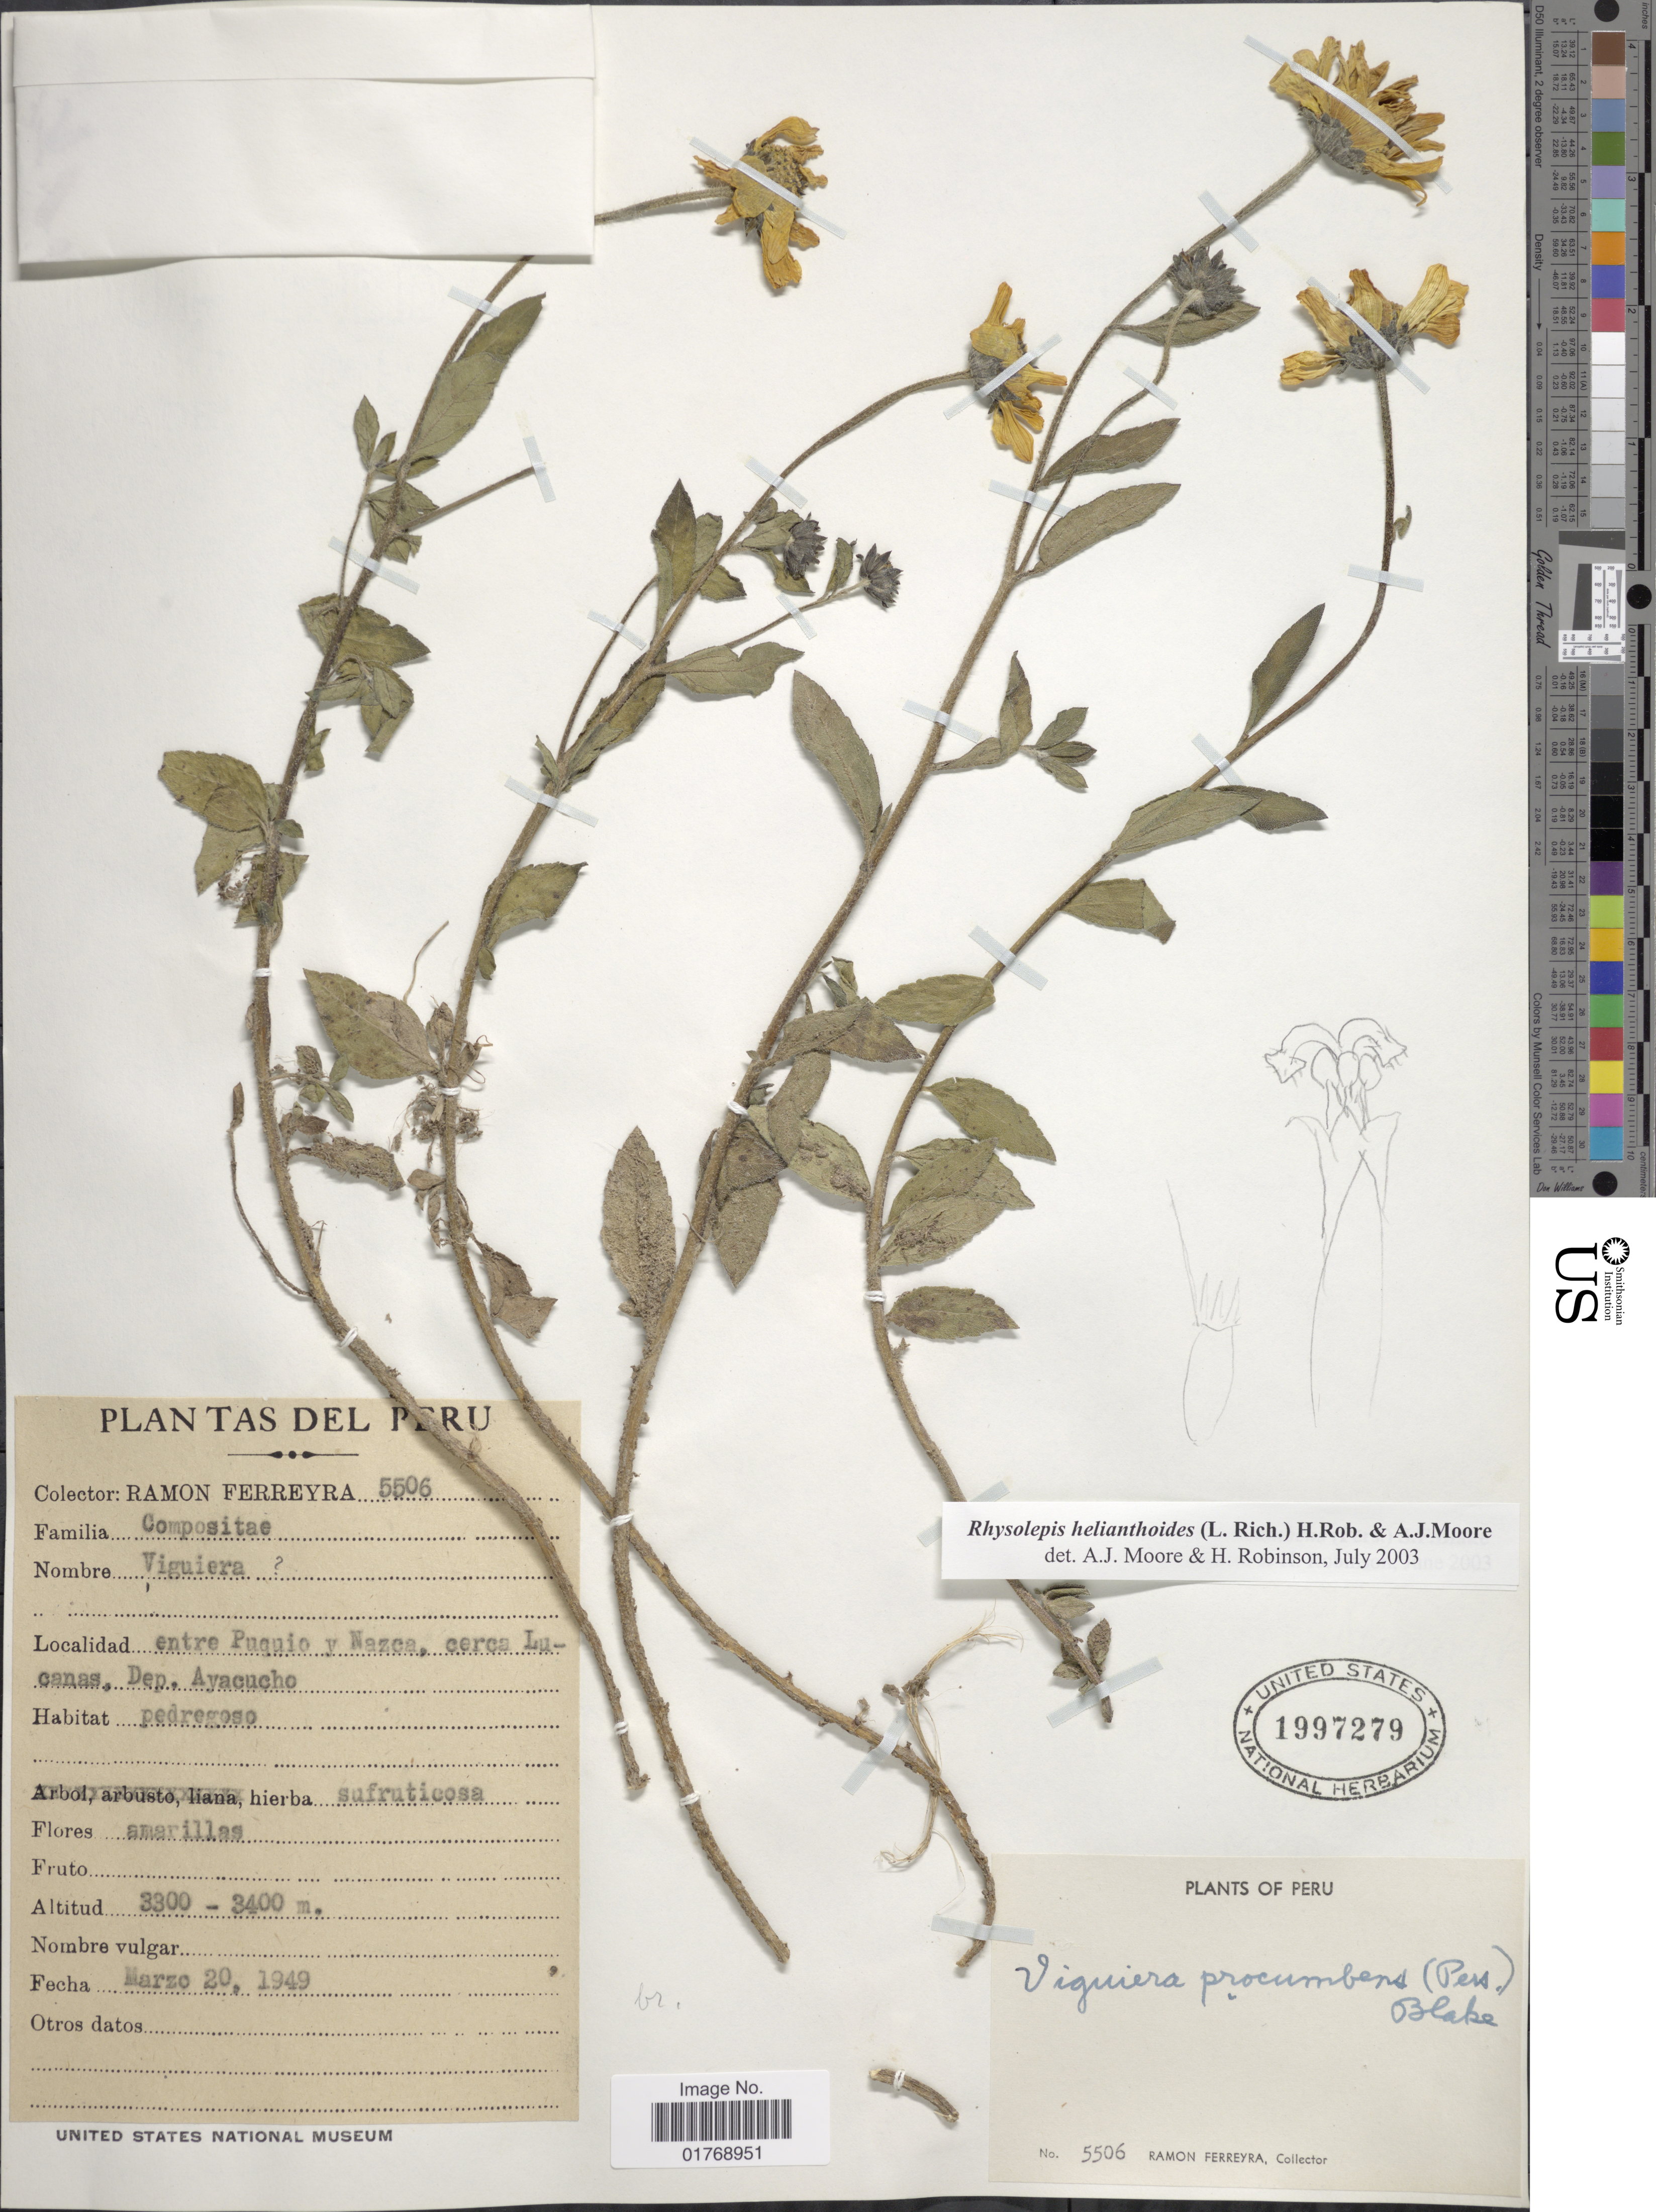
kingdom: Plantae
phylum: Tracheophyta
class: Magnoliopsida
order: Asterales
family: Asteraceae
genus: Viguiera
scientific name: Viguiera procumbens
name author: (Pers.) S.F. Blake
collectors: R. A. Ferreyra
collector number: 5506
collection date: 1949-03-20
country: Peru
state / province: Ayacucho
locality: Entre Puquio y Nazca, cerca Lucanas, Dep. Ayacucho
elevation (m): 3300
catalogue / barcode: US 1997279